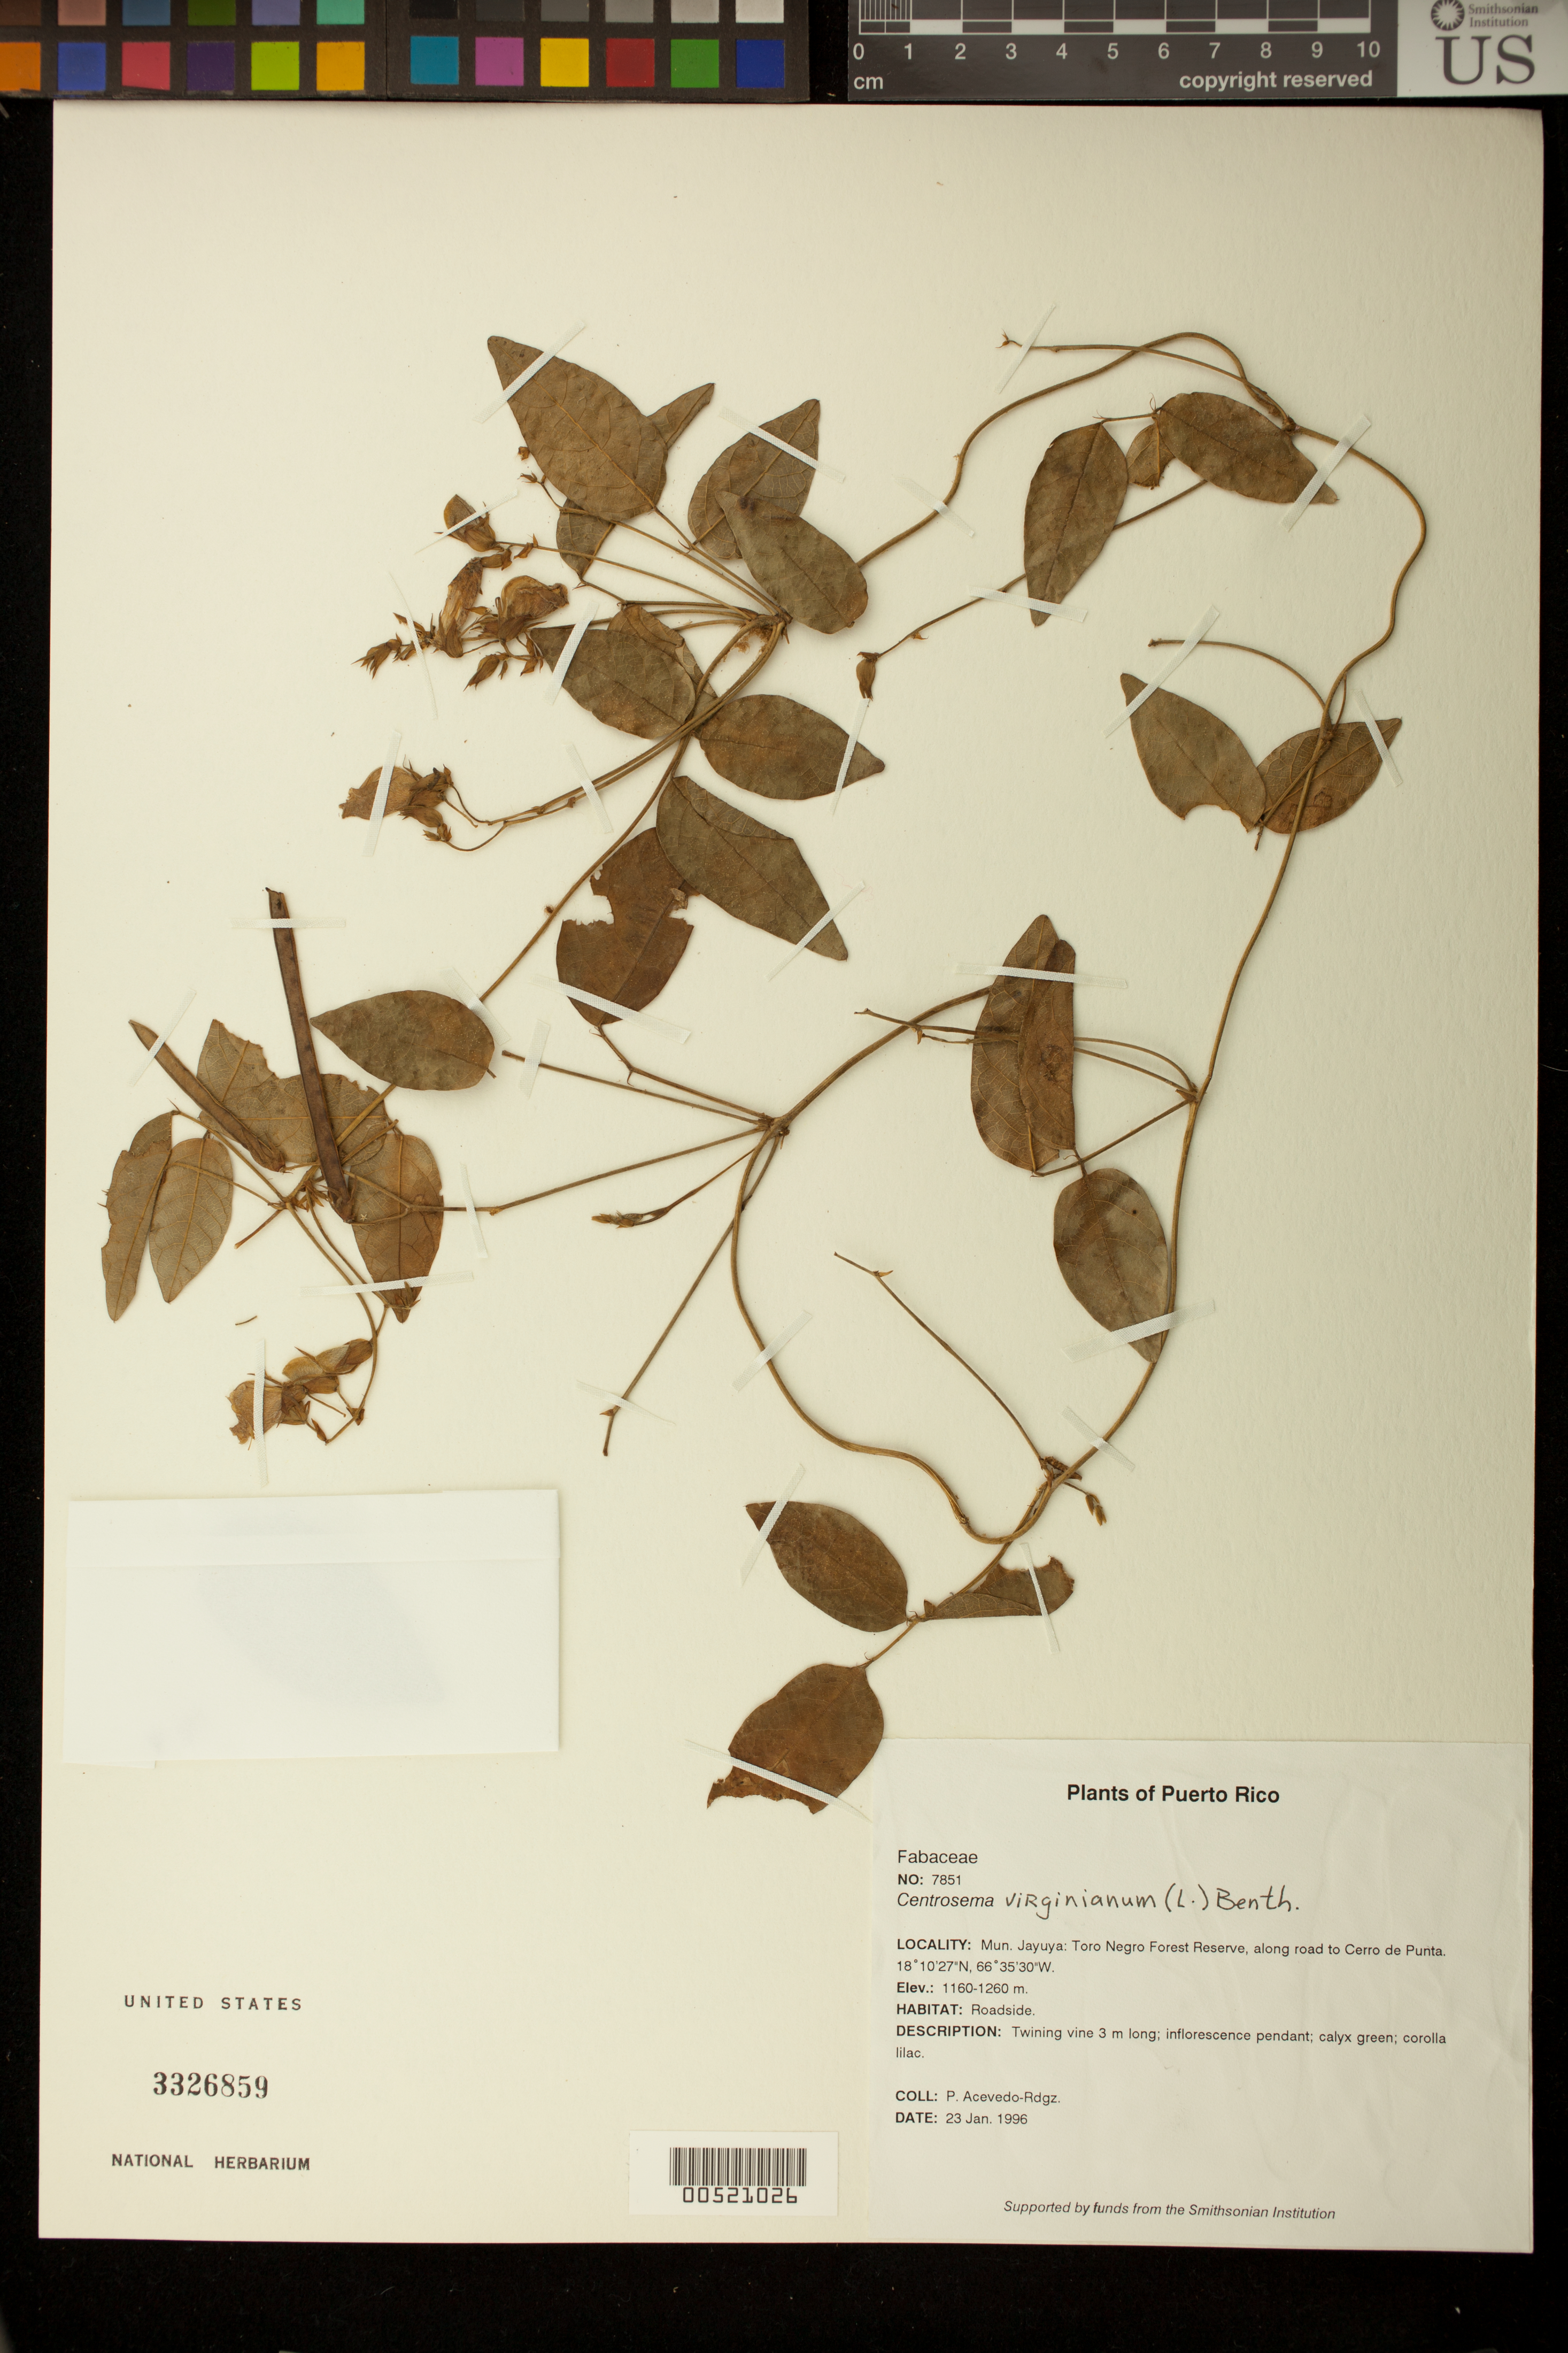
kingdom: Plantae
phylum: Tracheophyta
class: Magnoliopsida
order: Fabales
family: Fabaceae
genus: Centrosema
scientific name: Centrosema virginianum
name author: (L.) Benth.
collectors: P. Acevedo-Rodr. & G. J. Breckon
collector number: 7851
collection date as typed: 23 Jan 1996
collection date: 1996-01-23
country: Puerto Rico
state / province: Ponce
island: Puerto Rico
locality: Ponce: Jayuya, Toro Negro Forest Reserve, along road to Cerro de Punta.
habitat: Roadside.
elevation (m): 1300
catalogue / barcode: US 3326859